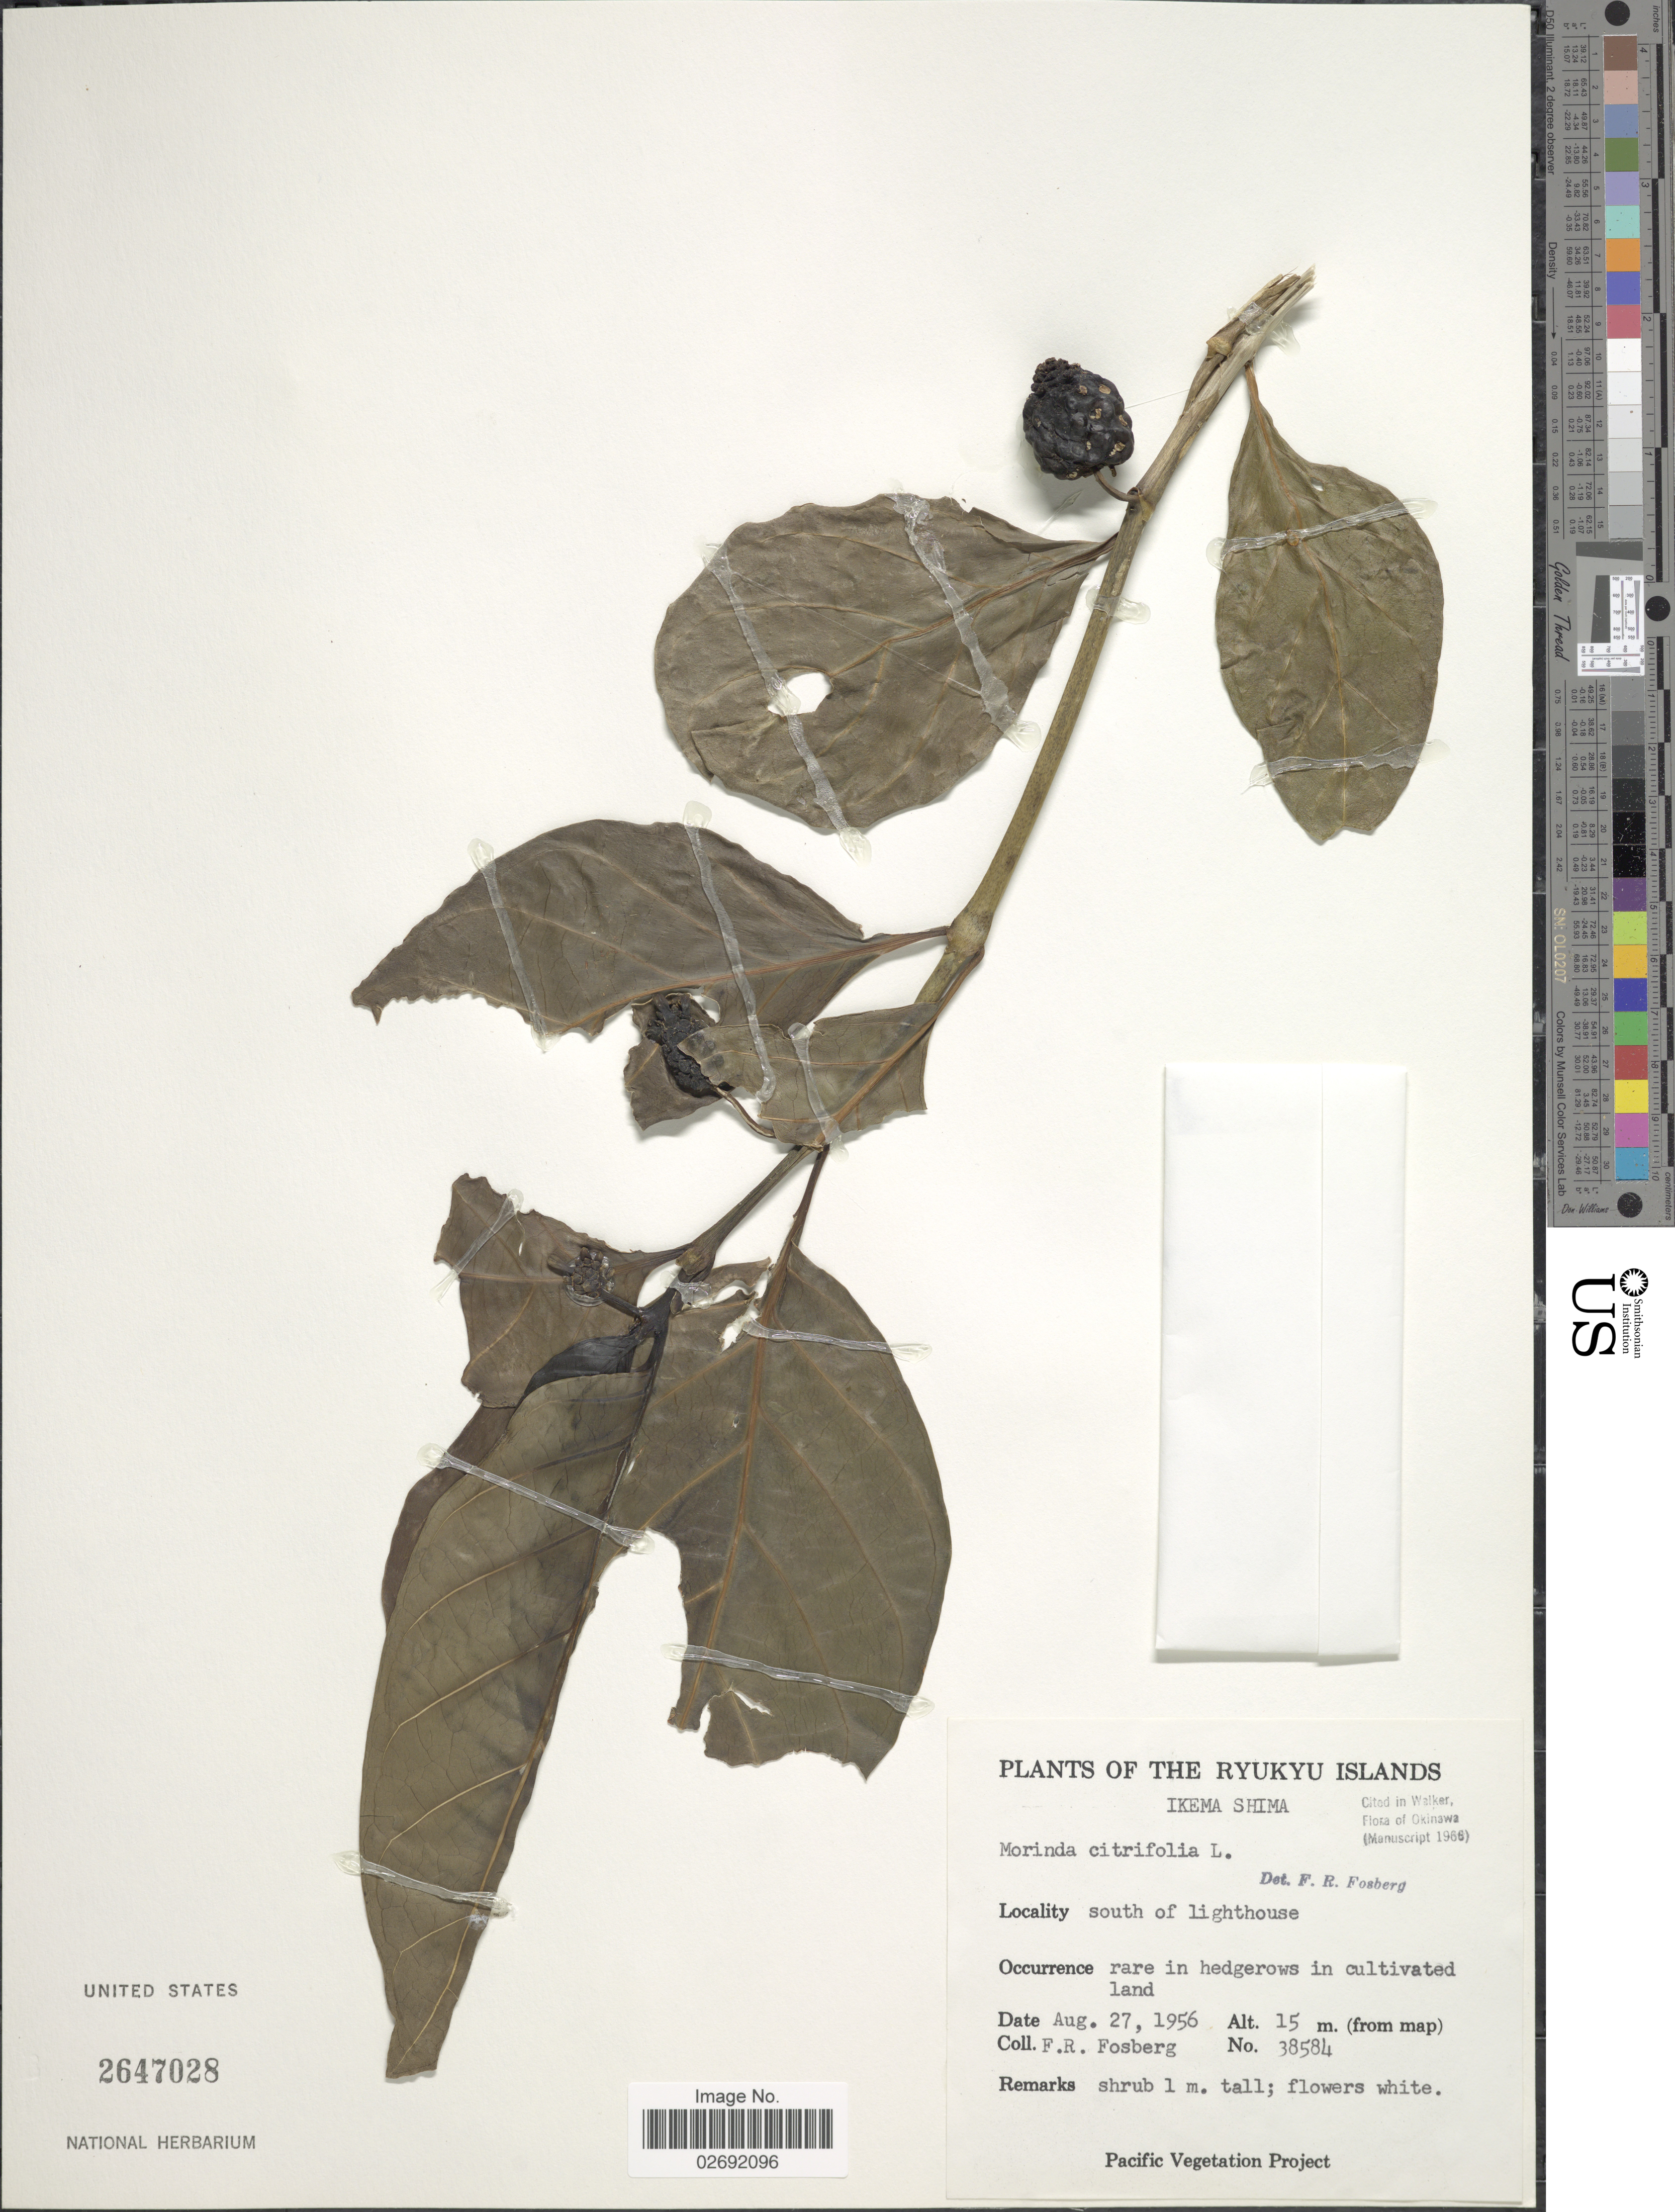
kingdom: Plantae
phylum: Tracheophyta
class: Magnoliopsida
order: Gentianales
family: Rubiaceae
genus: Morinda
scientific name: Morinda citrifolia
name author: L.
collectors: F. R. Fosberg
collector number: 38584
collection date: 1956-08-27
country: Japan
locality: The Ryukyu Islands, Ikema Shima, south of lighthouse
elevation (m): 15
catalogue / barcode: US 2647028